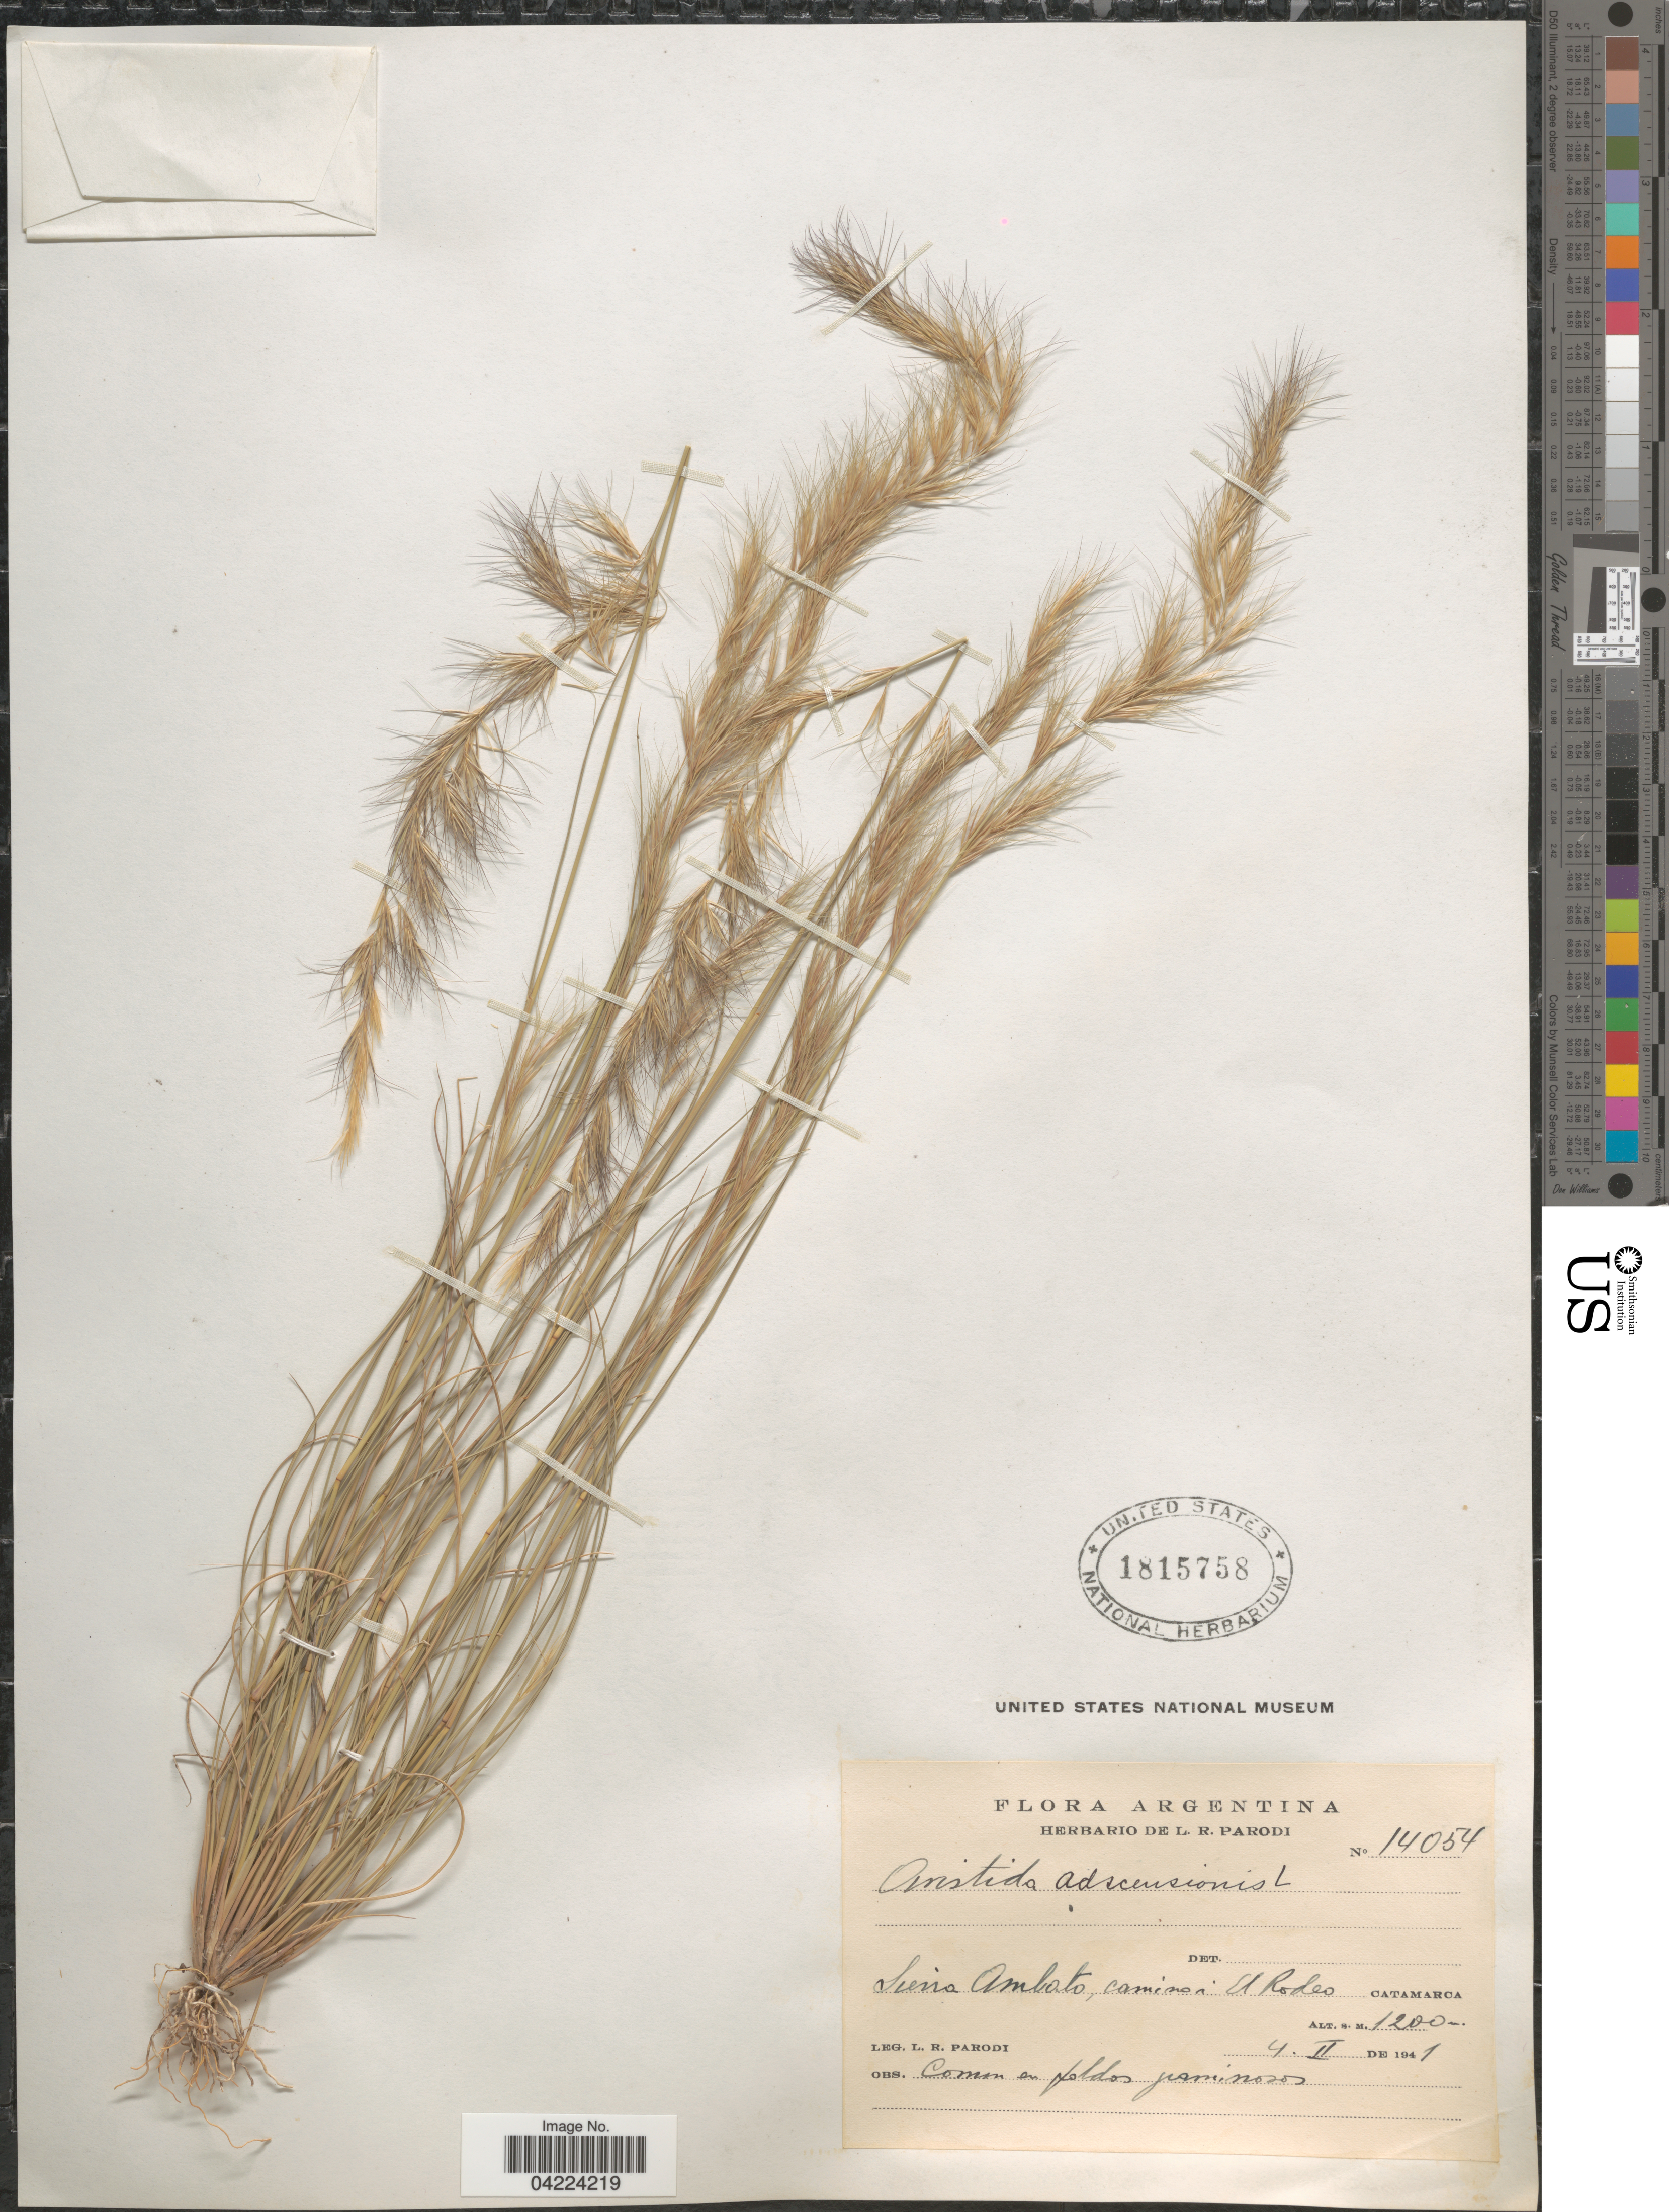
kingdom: Plantae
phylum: Tracheophyta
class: Liliopsida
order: Poales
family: Poaceae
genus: Aristida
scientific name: Aristida adscensionis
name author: L.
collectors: L. R. Parodi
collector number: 14054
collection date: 1941-02-04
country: Argentina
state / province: Catamarca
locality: Sierra Ambato, camino i El Rodeo.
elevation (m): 1200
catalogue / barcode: US 1815758